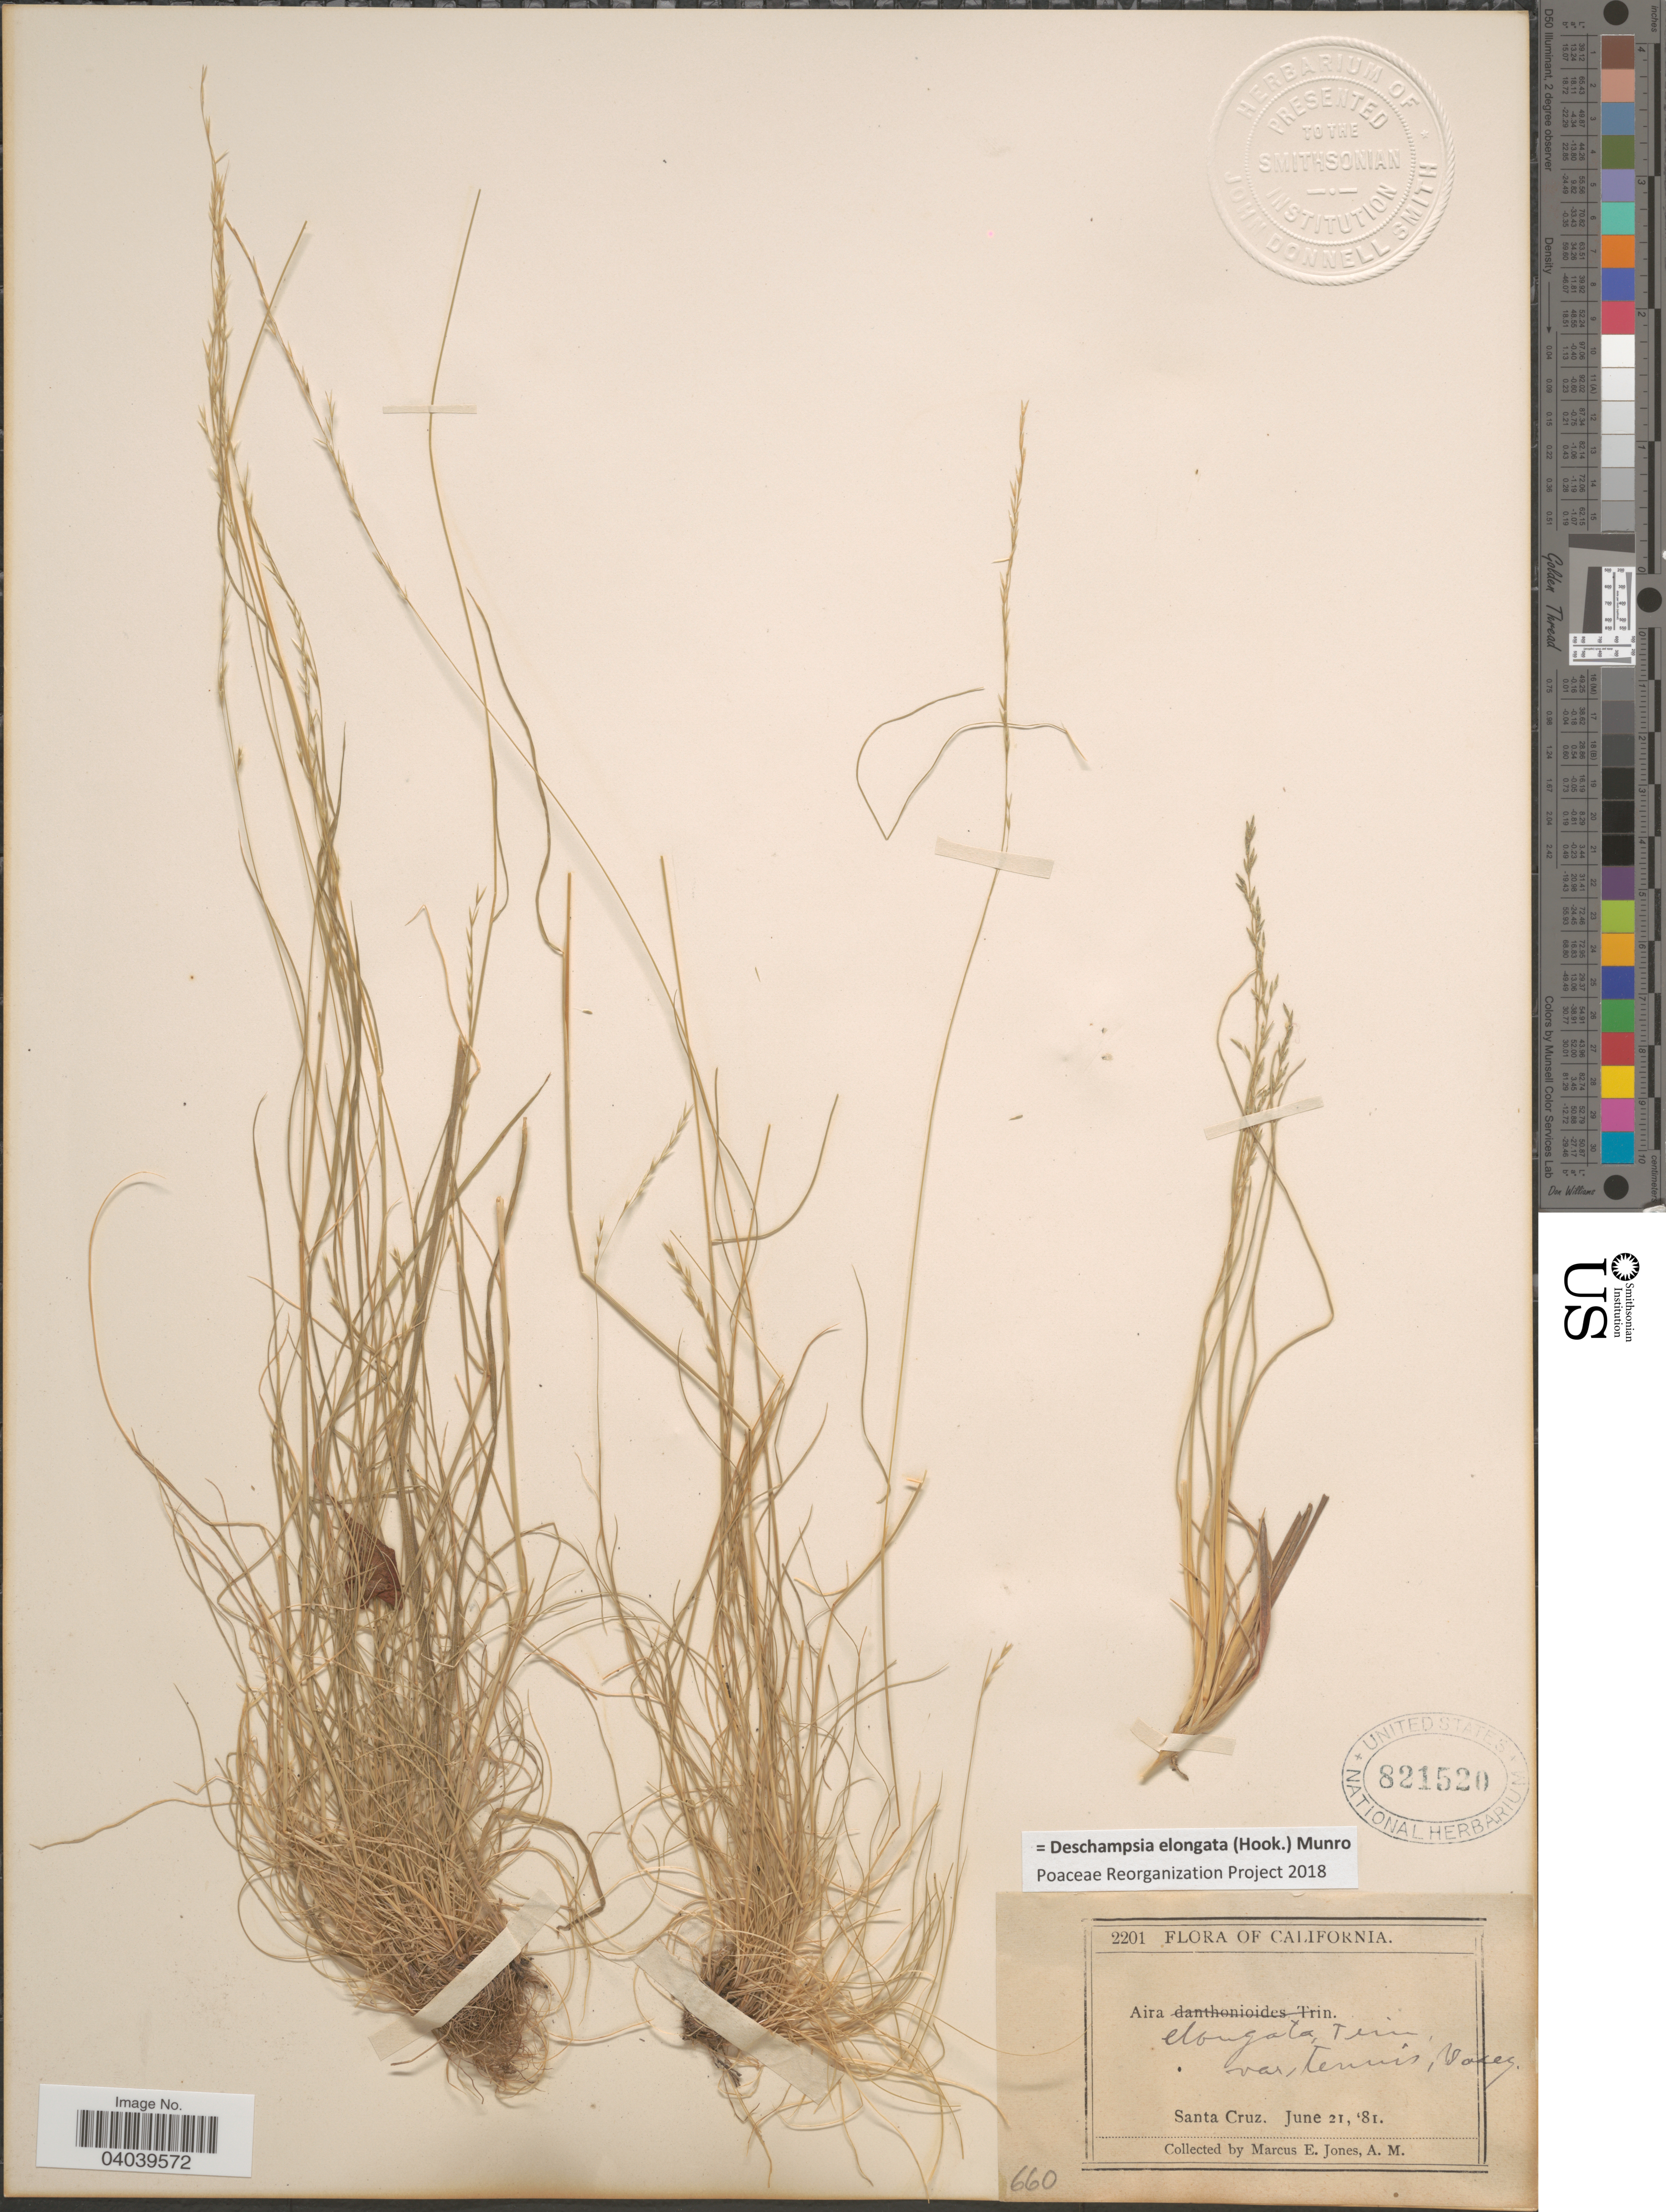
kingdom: Plantae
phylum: Tracheophyta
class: Liliopsida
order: Poales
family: Poaceae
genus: Deschampsia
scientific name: Deschampsia elongata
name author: (Hook.) Munro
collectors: M. E. Jones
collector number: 2201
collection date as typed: Transcribed d/m/y: 21/6/81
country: United States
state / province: California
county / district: Santa Cruz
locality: Santa Cruz.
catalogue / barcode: US 821520